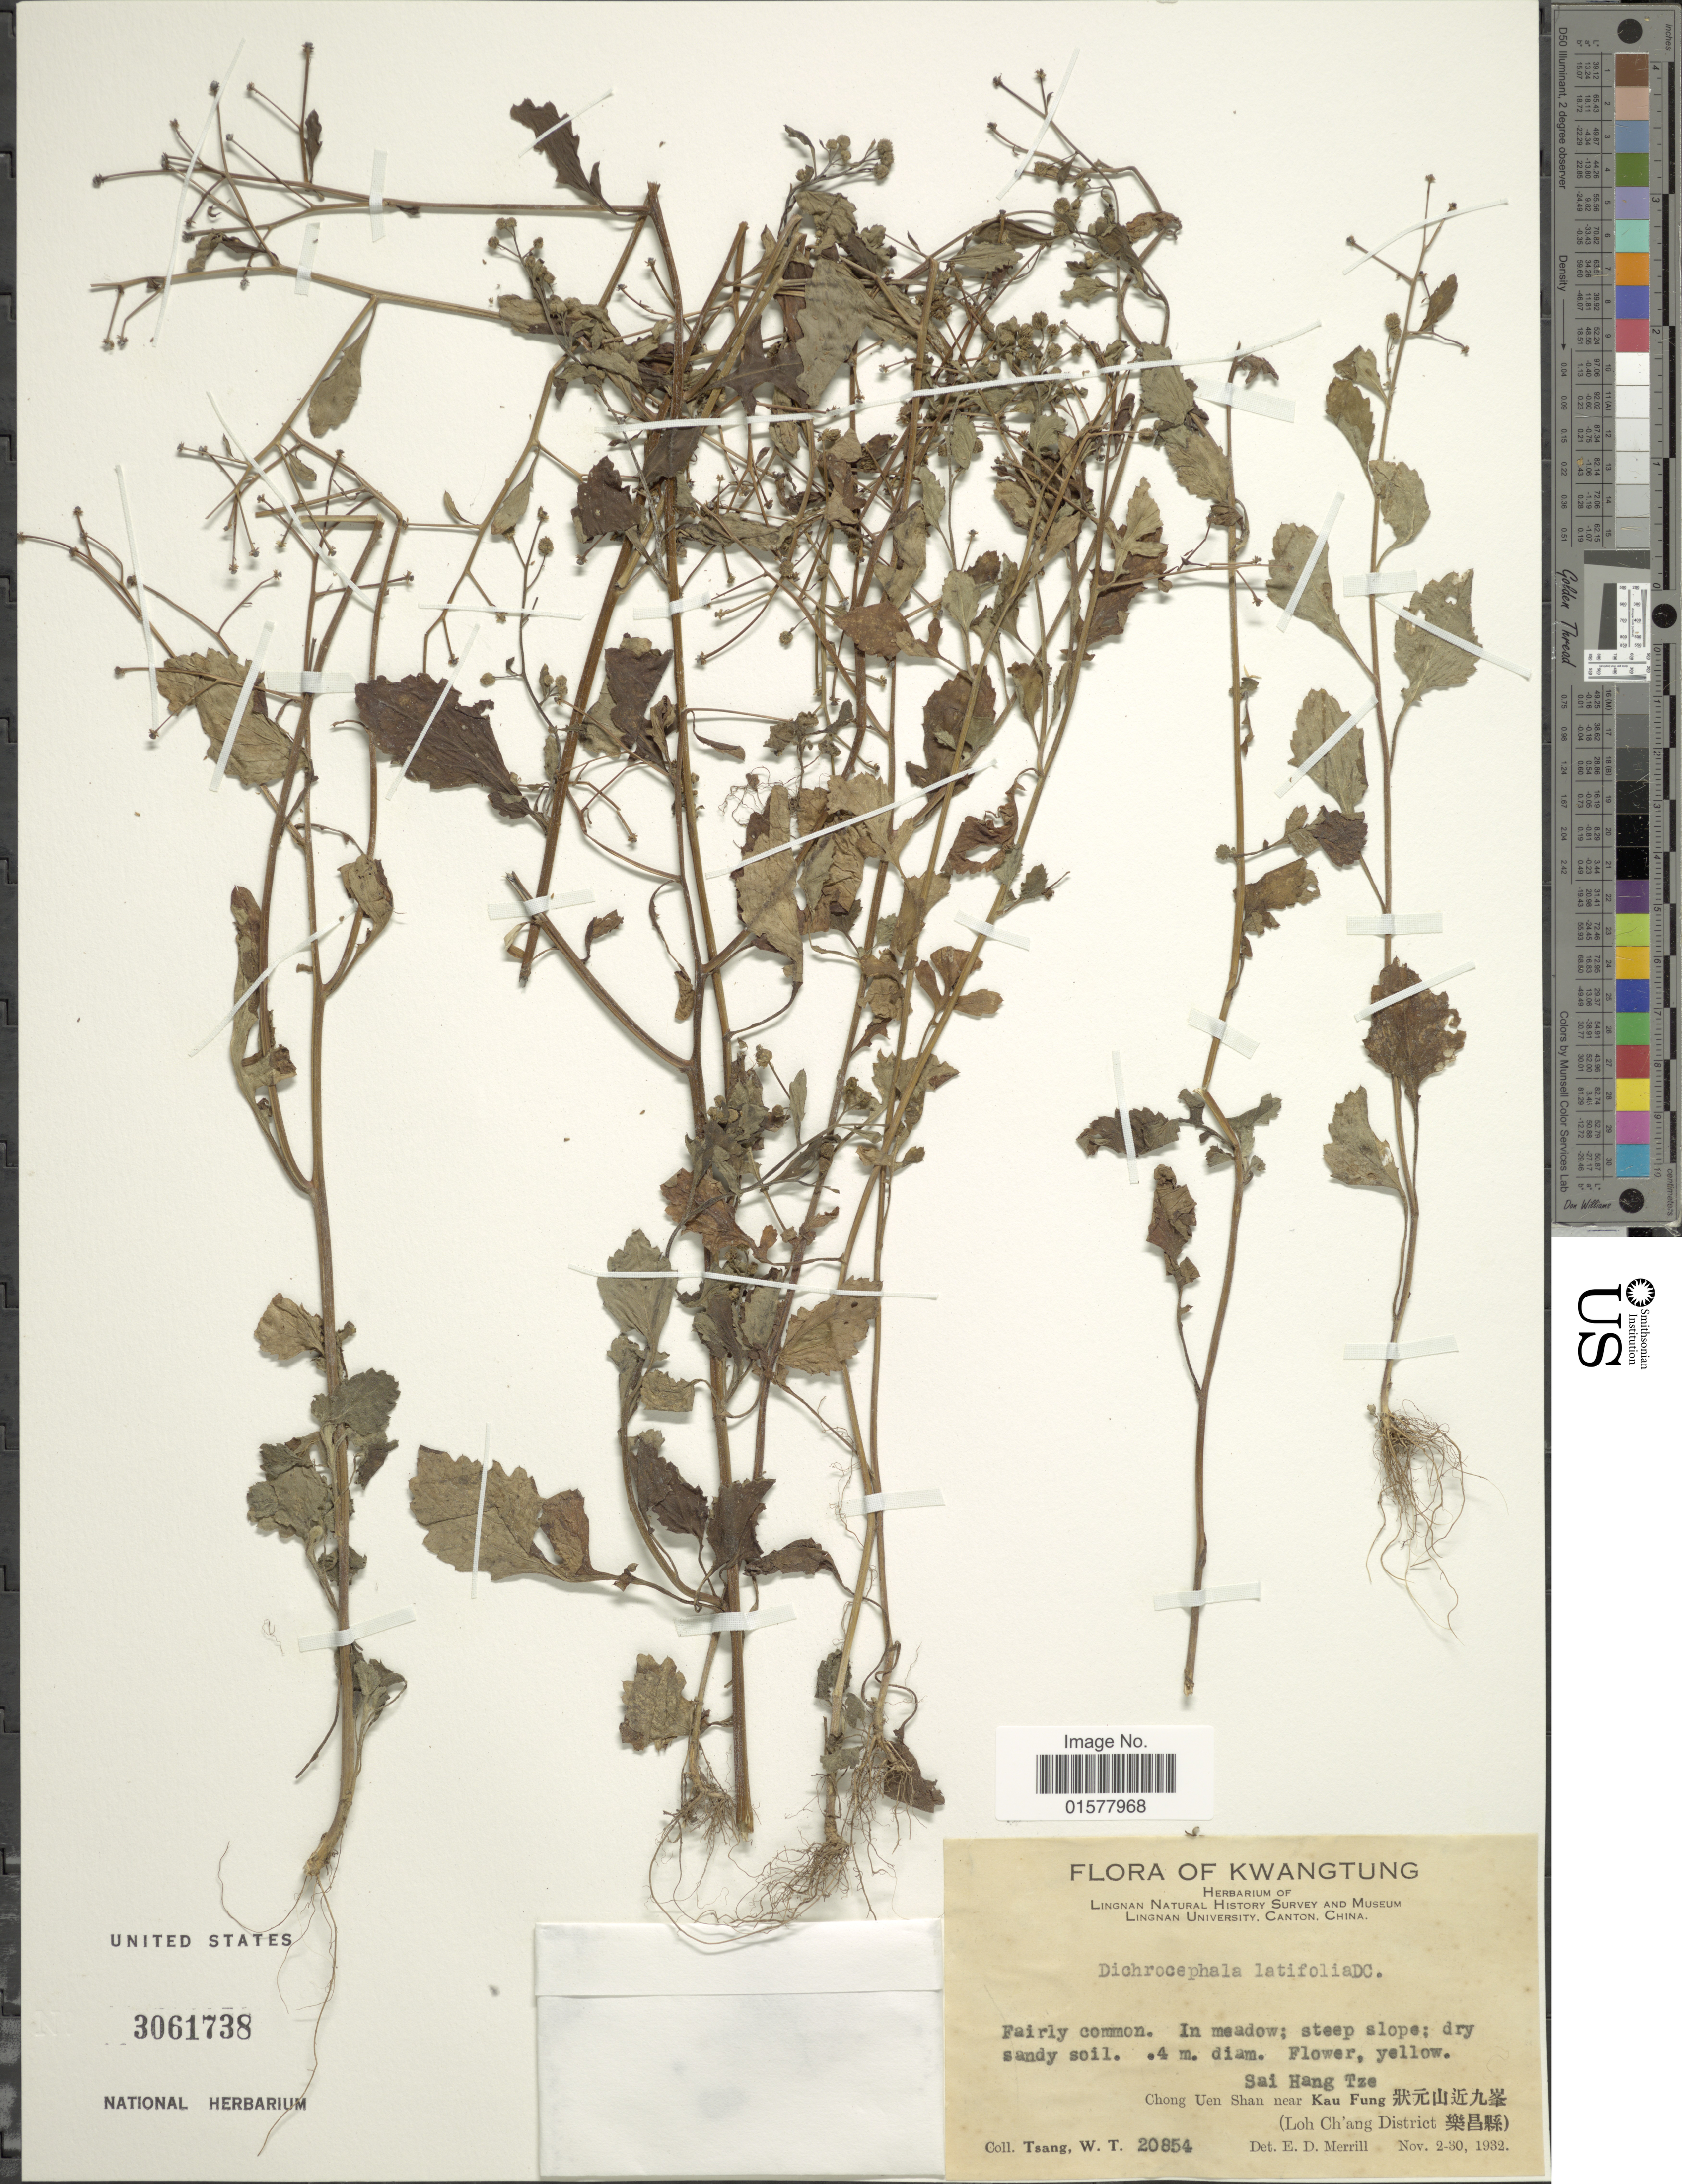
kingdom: Plantae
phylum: Tracheophyta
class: Magnoliopsida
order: Asterales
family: Asteraceae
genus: Dichrocephala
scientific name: Dichrocephala integrifolia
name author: (L. f.) Kuntze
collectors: W. T. Tsang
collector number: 20854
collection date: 1932-11-02/1932-11-30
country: China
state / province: Guangdong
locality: Kwangtung, Sai Hang Tze, Chong Uen Shan near Kau Fung, (Loh Ch' ang District)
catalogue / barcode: US 3061738